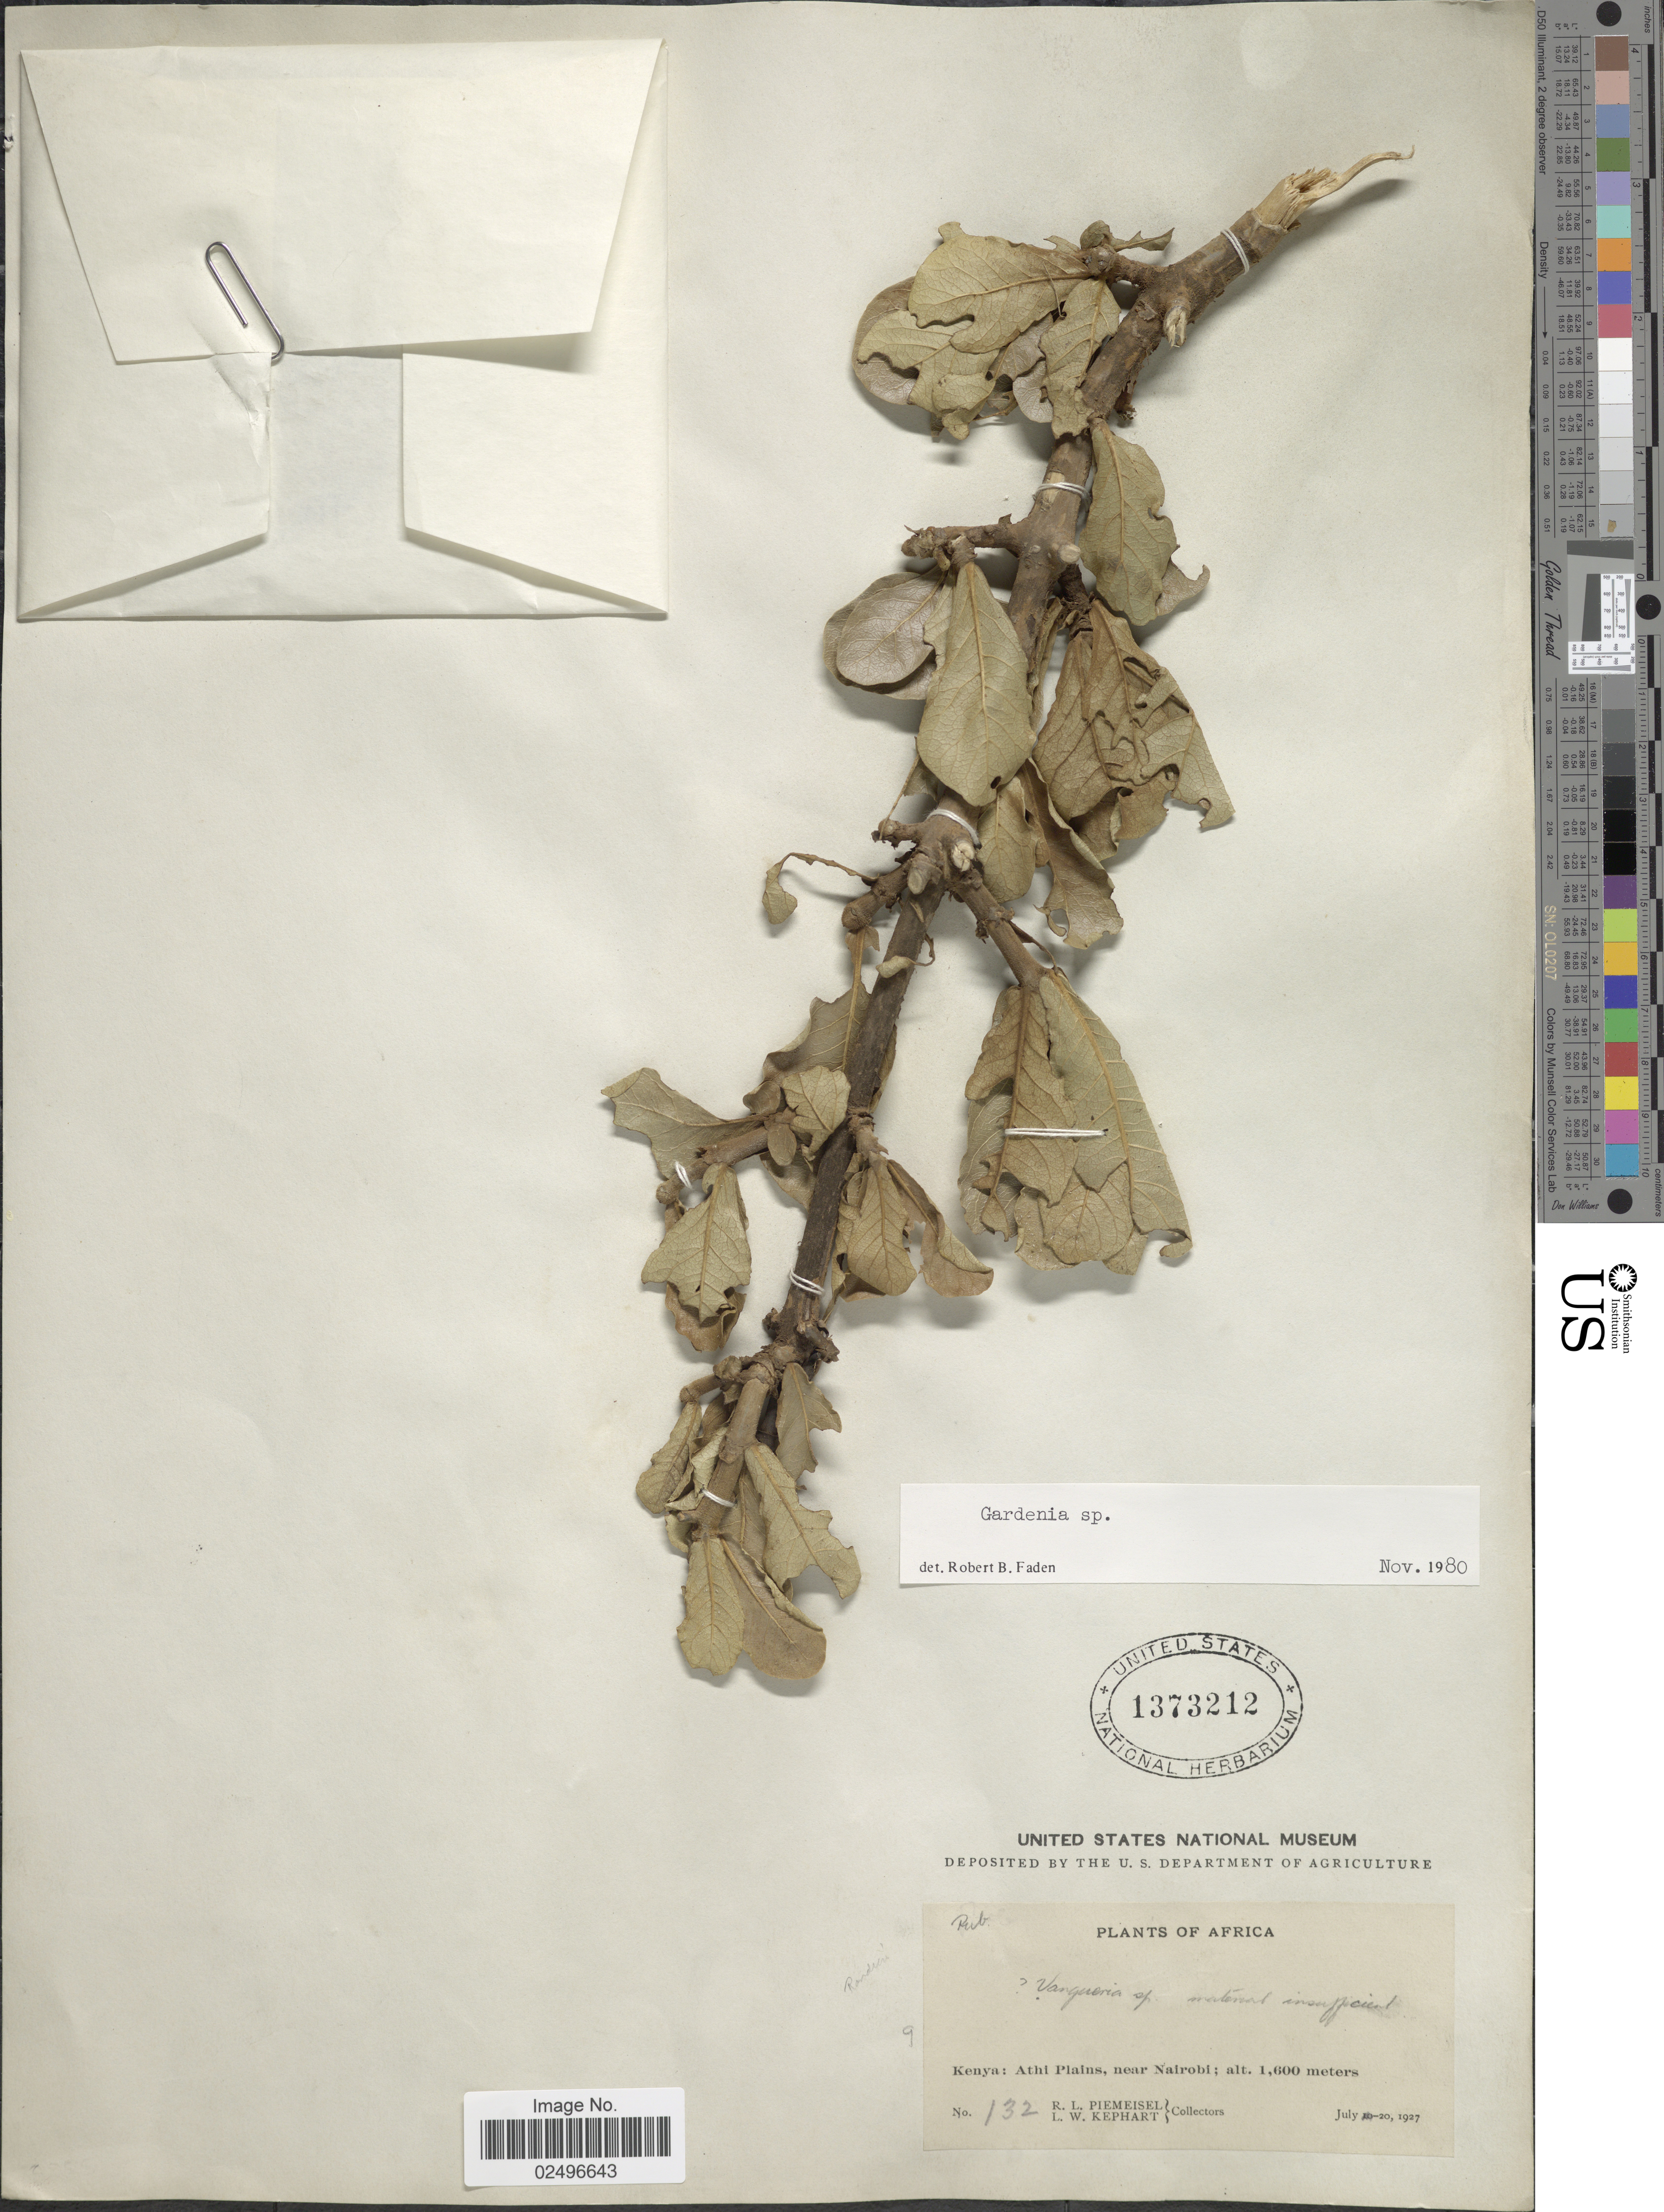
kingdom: Plantae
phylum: Tracheophyta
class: Magnoliopsida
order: Gentianales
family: Rubiaceae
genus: Gardenia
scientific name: Gardenia sp.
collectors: R. L. Piemeisel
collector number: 132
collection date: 1927-07-20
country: Kenya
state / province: Nairobi Area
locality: Athi Plains, near Nairobi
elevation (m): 1600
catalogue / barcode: US 1373212